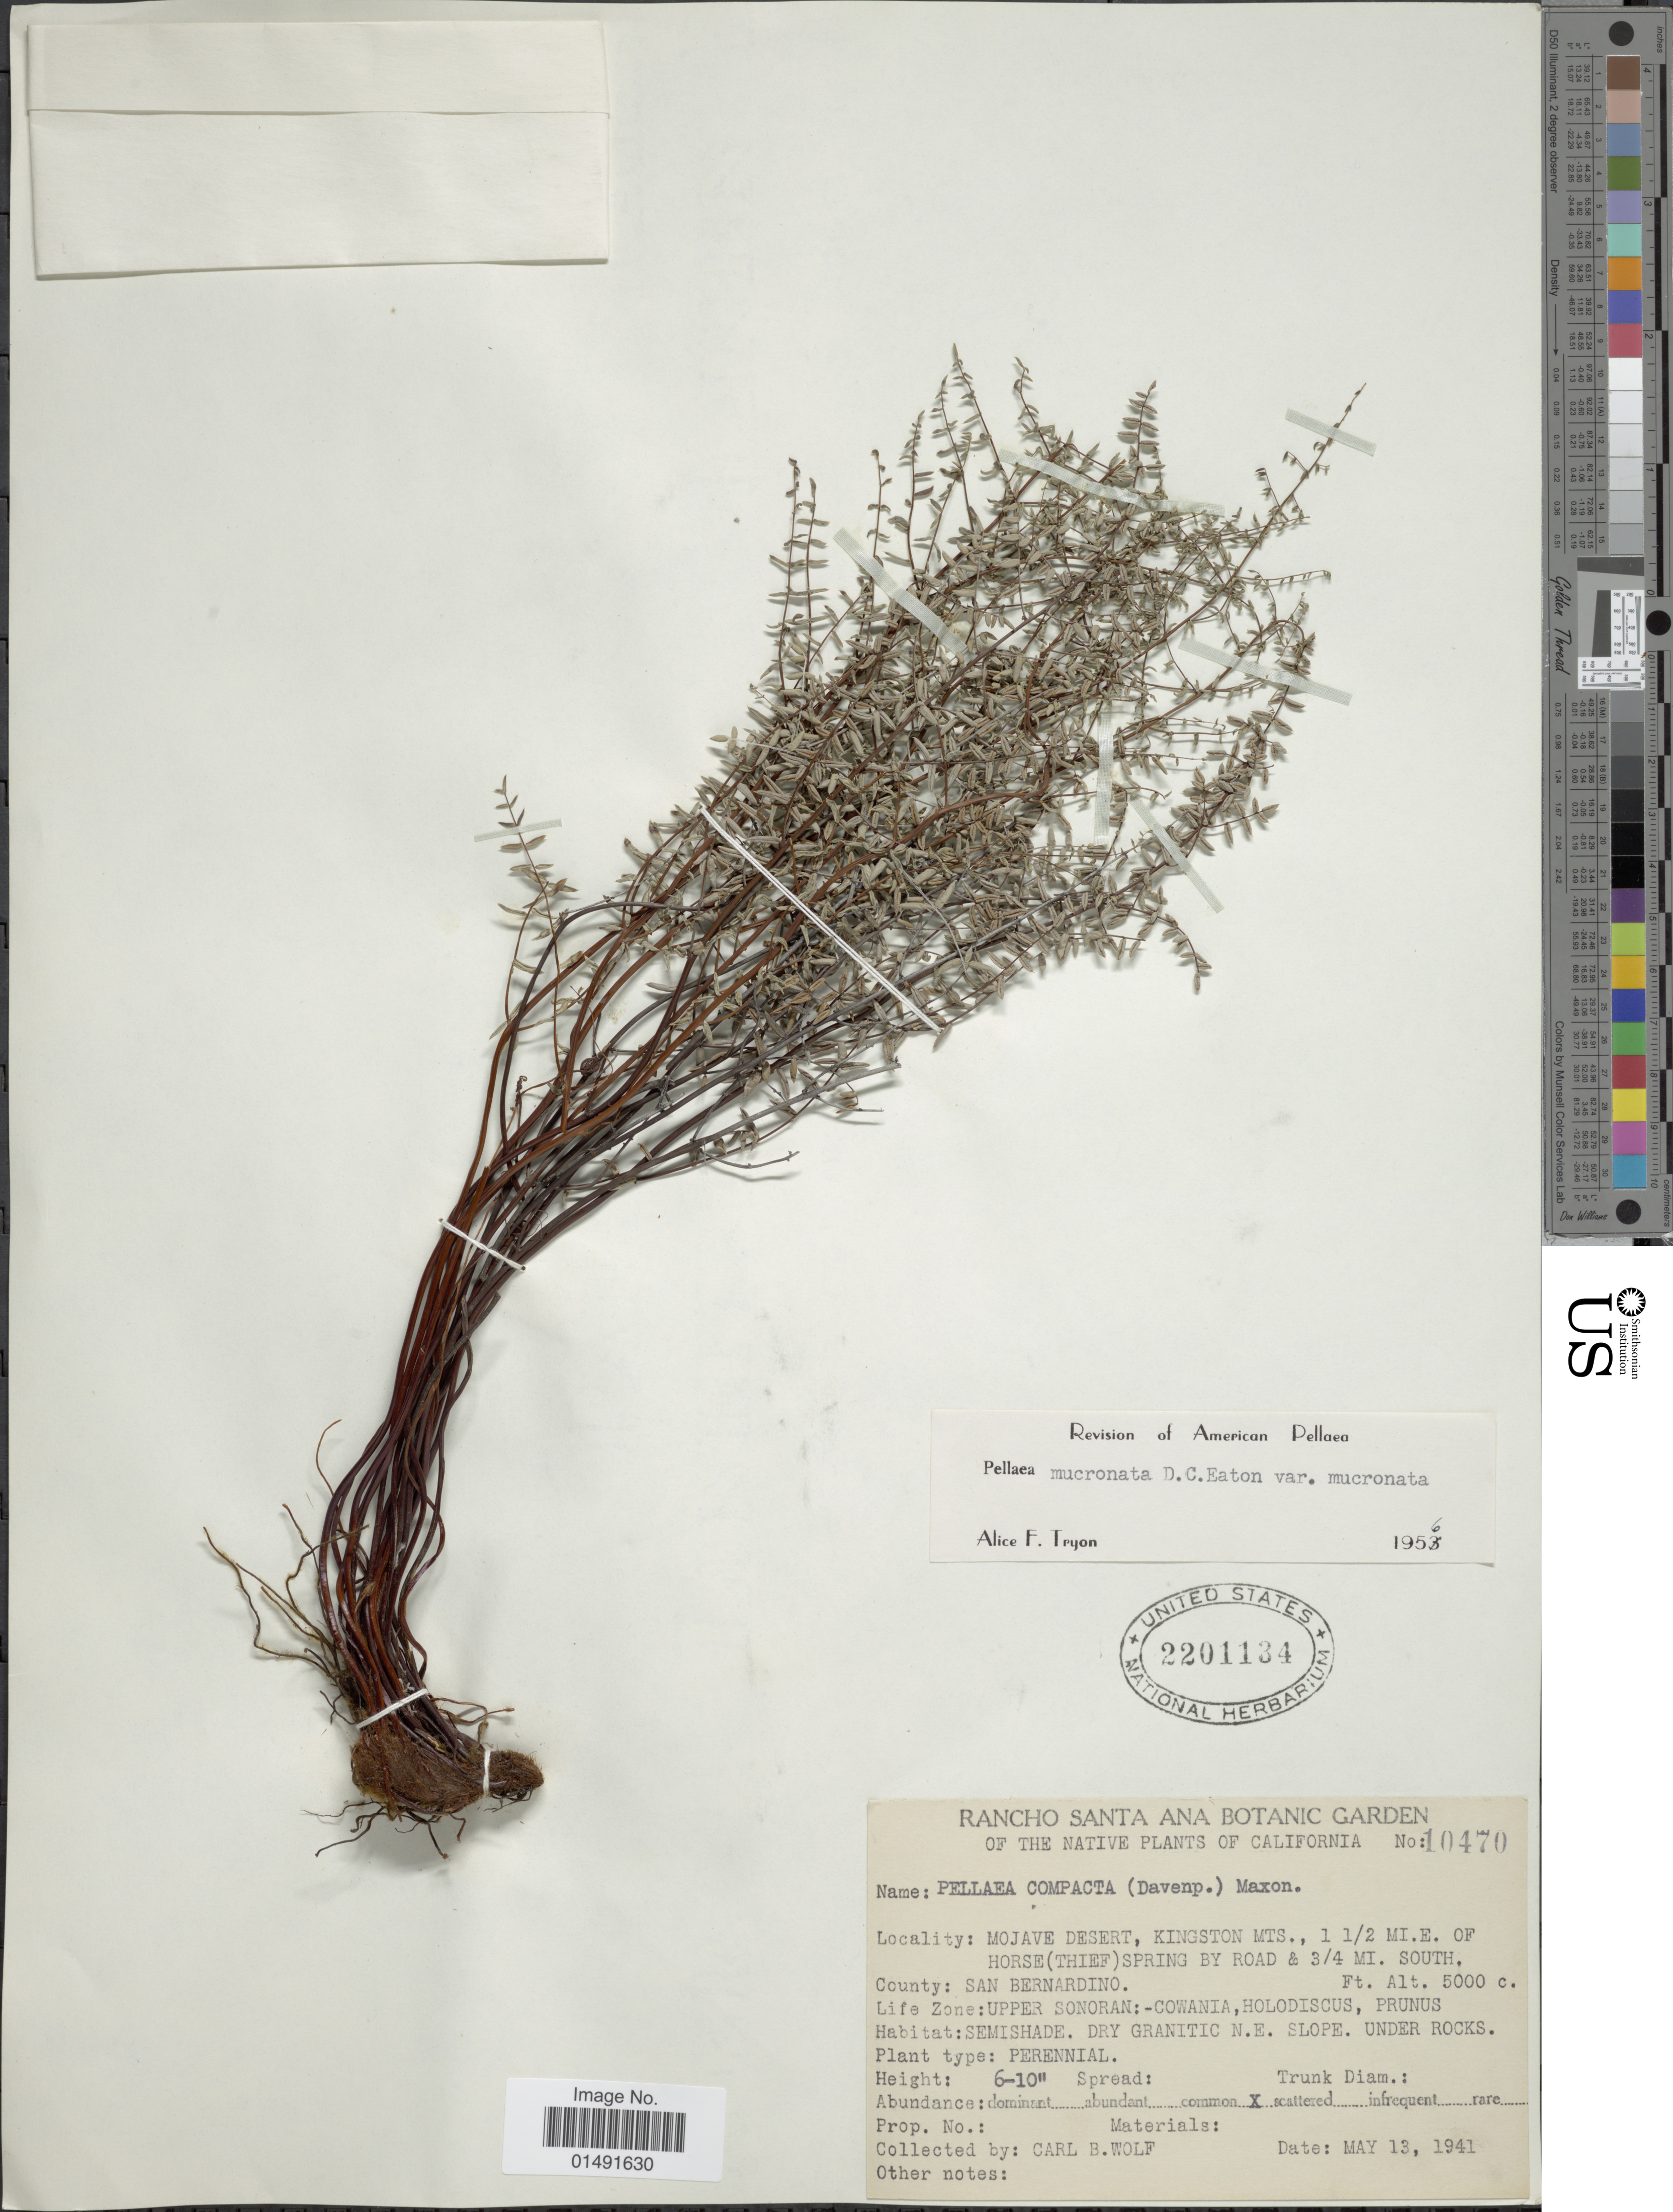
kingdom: Plantae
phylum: Tracheophyta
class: Polypodiopsida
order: Polypodiales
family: Pteridaceae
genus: Pellaea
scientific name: Pellaea mucronata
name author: (D.C. Eaton) D.C. Eaton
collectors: C. B. Wolf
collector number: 10470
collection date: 1941-05-13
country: United States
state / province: California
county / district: San Bernardino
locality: Rancho Santa Botaniv Garden of the Native plants of California, Mojave Desert, Kingston Mts., 1 1/2 mi.E. of Horse (Thief) spring by road & 3/4 mi south, County: San Bernardini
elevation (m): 1524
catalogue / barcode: US 2201134